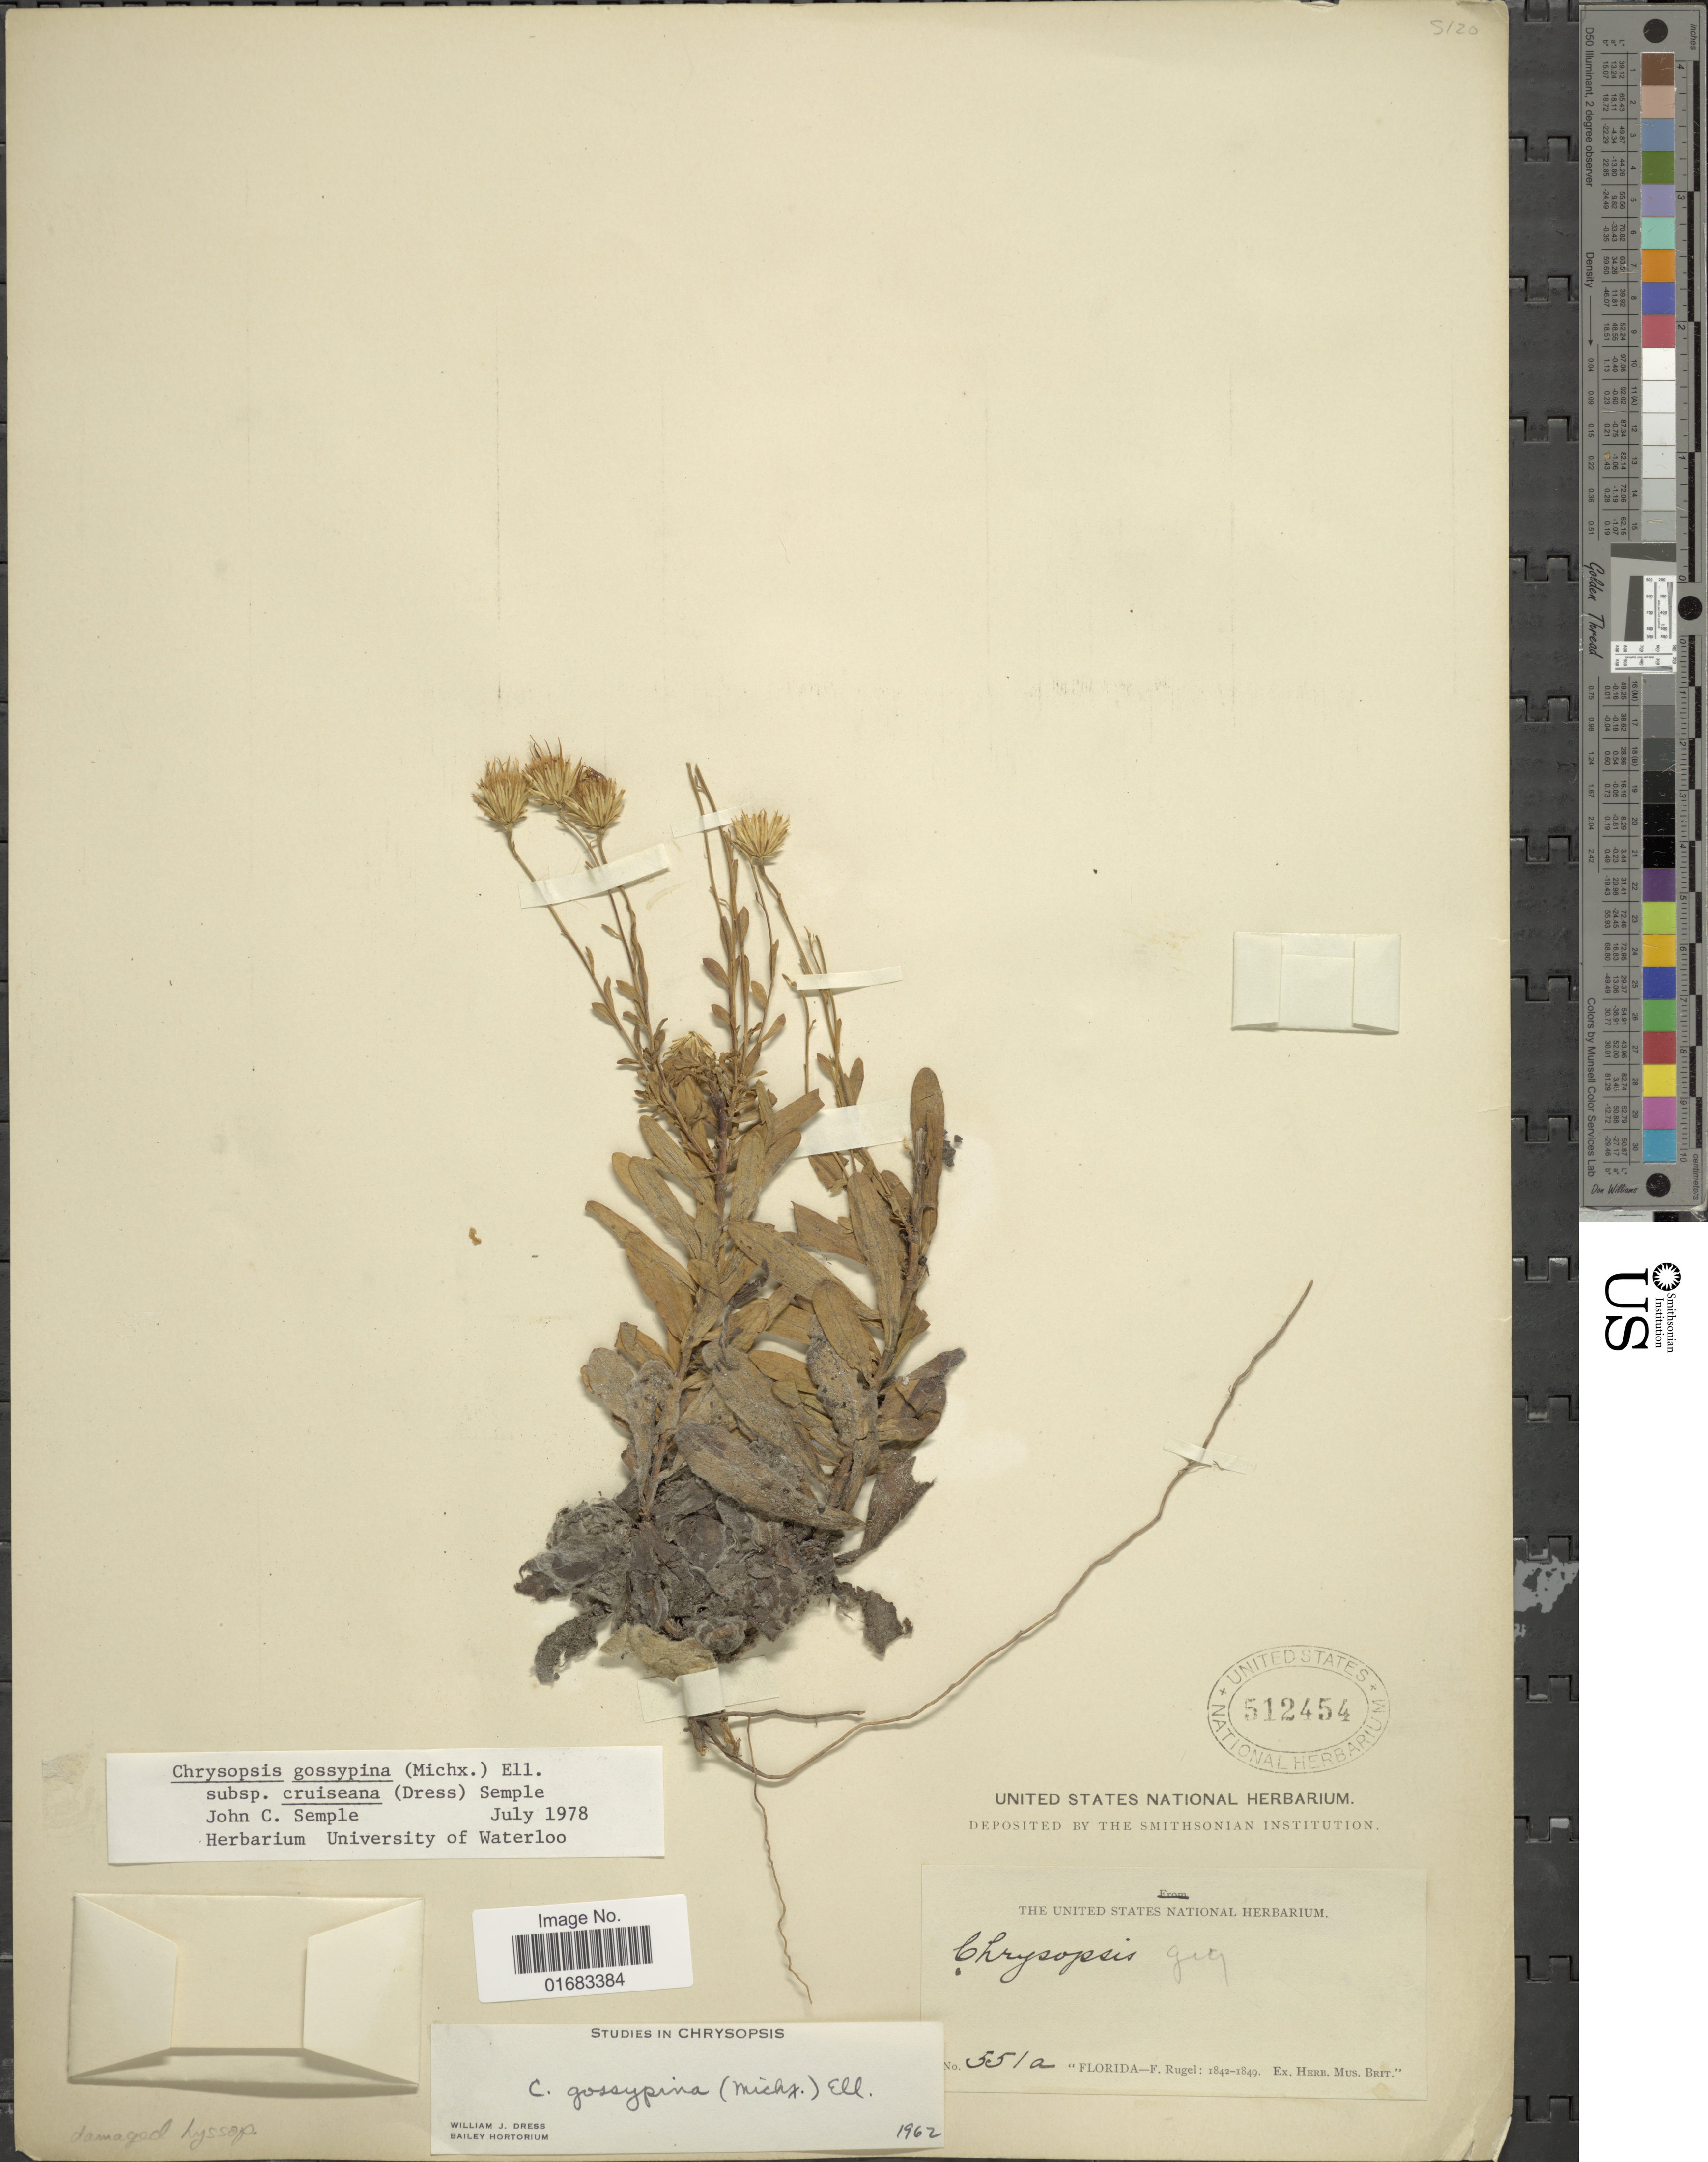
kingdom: Plantae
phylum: Tracheophyta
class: Magnoliopsida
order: Asterales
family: Asteraceae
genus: Chrysopsis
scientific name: Chrysopsis gossypina subsp. cruiseana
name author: (Dress) Semple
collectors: F. Rugel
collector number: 551a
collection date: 1842/1849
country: United States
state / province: Florida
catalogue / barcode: US 512454